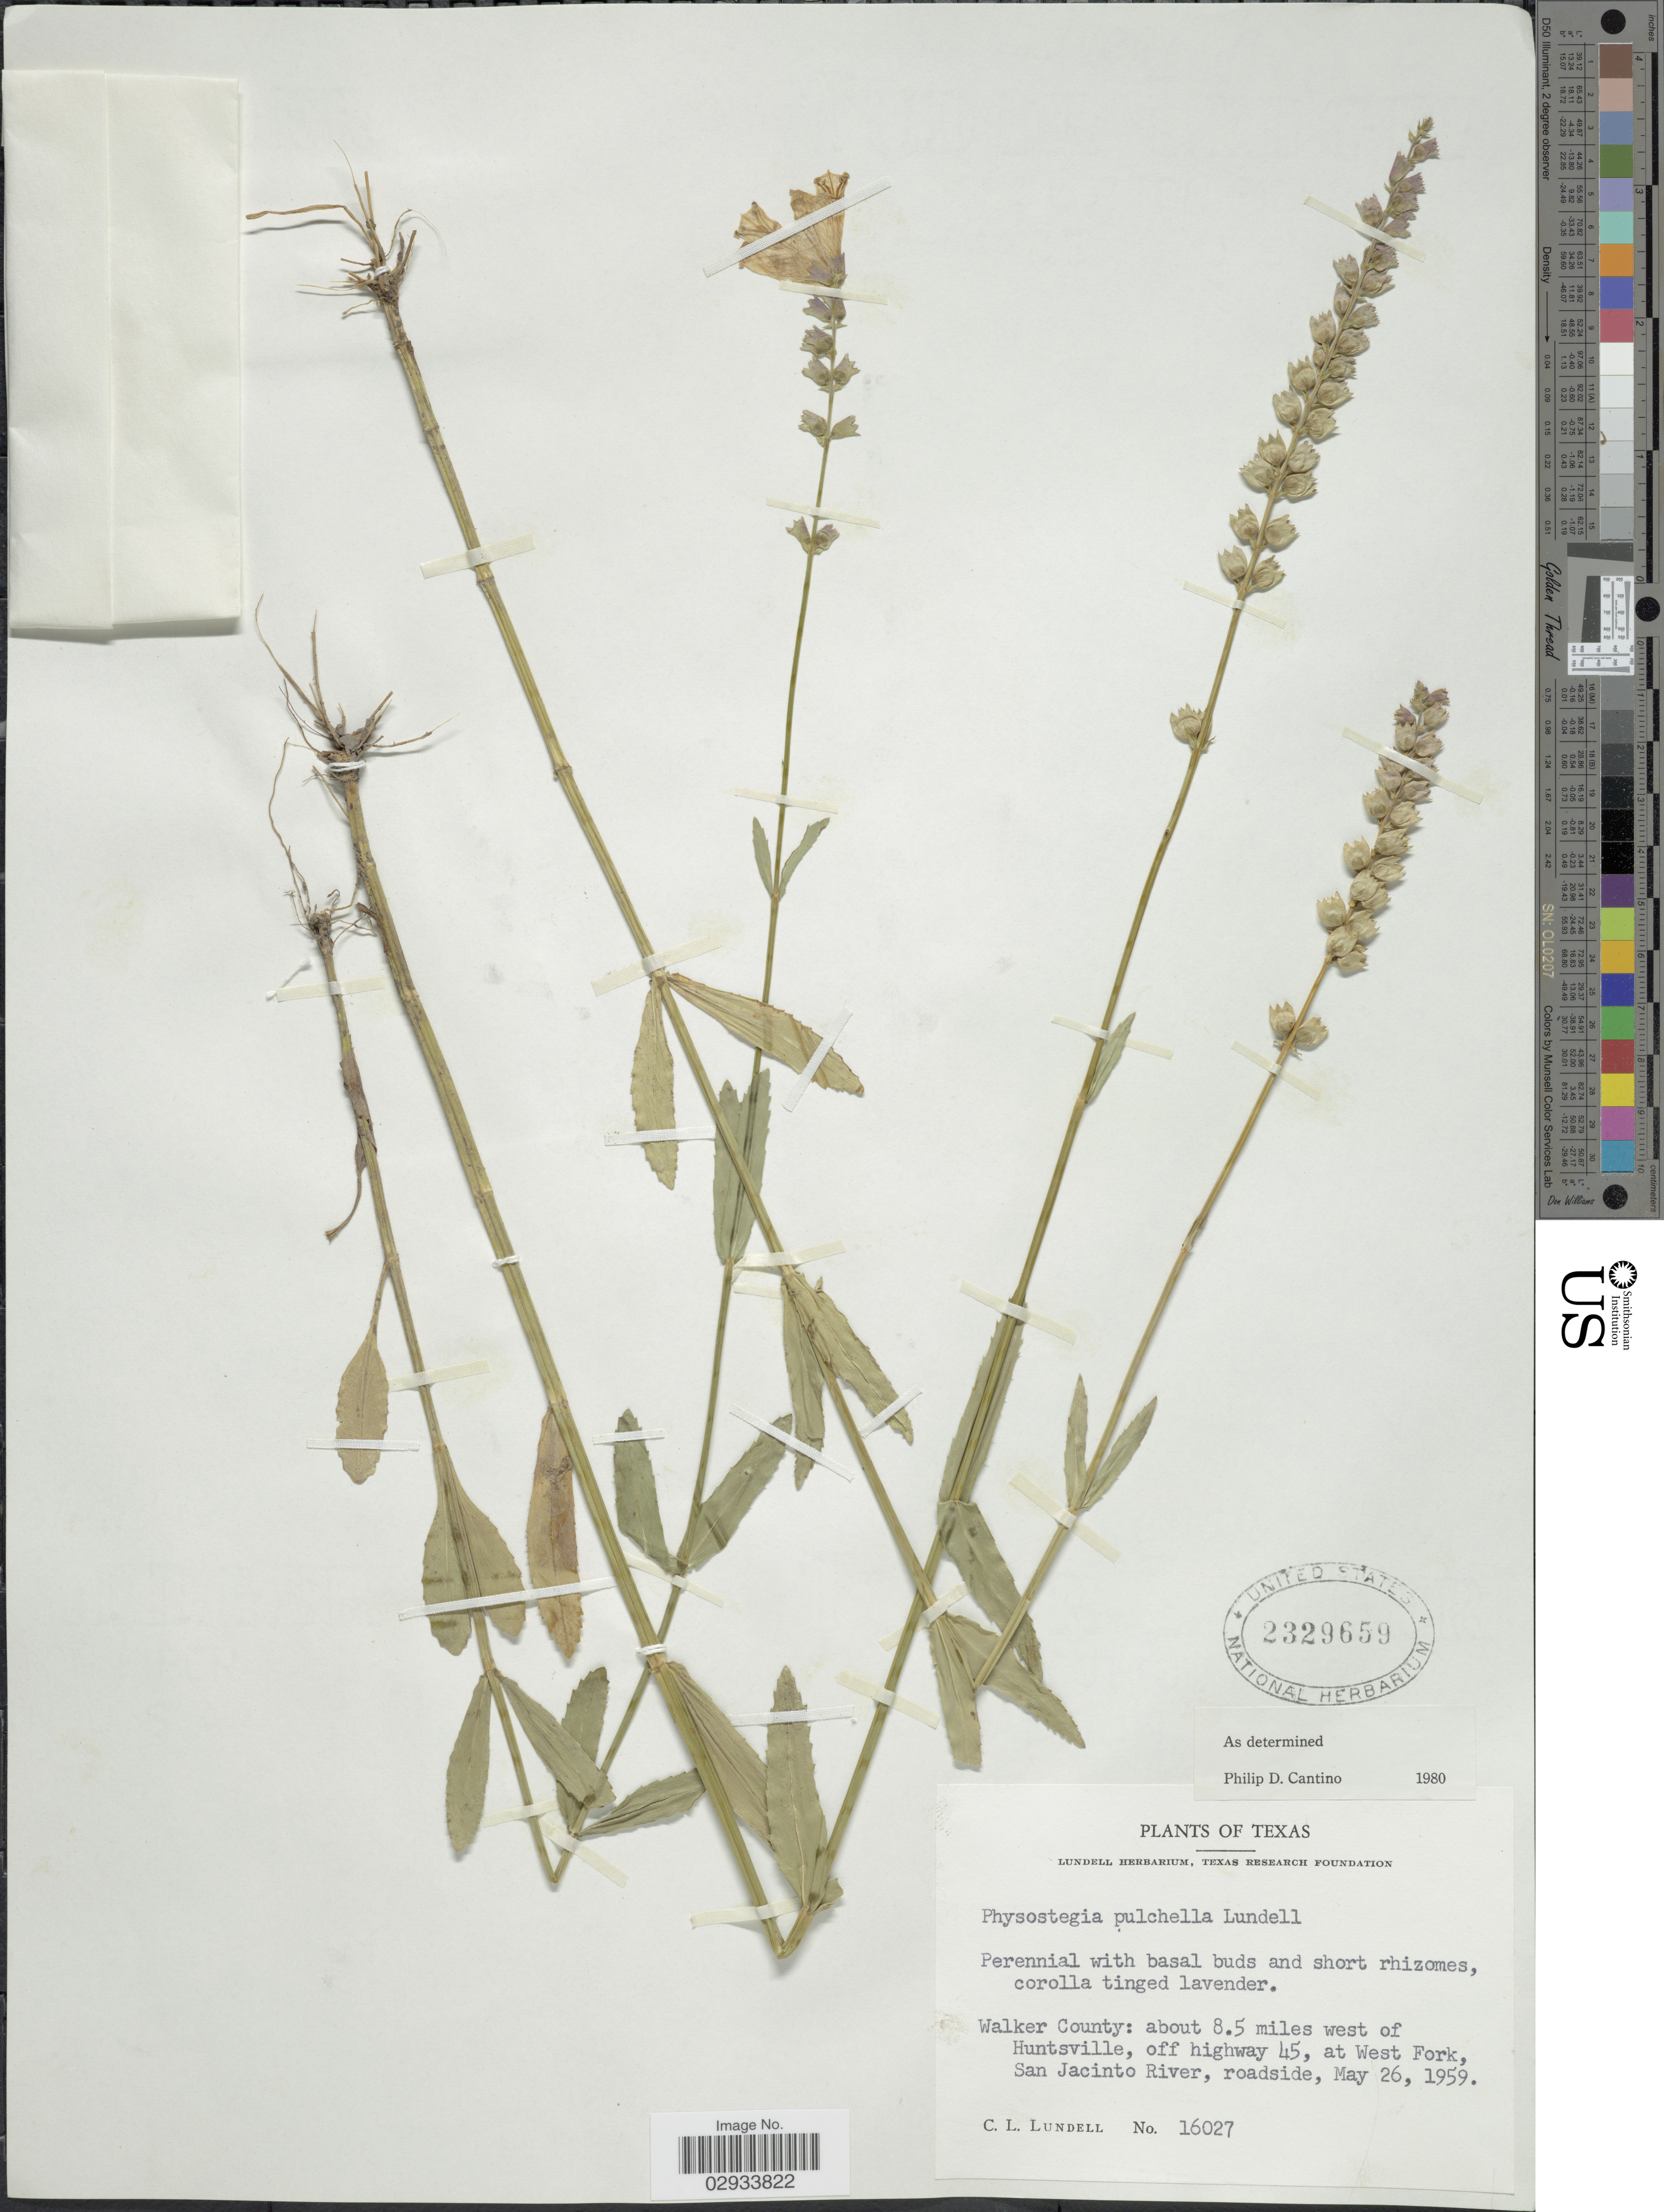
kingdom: Plantae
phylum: Tracheophyta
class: Magnoliopsida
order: Lamiales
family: Lamiaceae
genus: Physostegia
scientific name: Physostegia pulchella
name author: Lundell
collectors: C. L. Lundell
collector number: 16027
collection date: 1959-05-26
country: United States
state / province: Texas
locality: Walker County: about 8.5 miles west of Huntsville, off highway 45, at West Fork, San Jacinto River, roadside.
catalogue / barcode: US 2329659